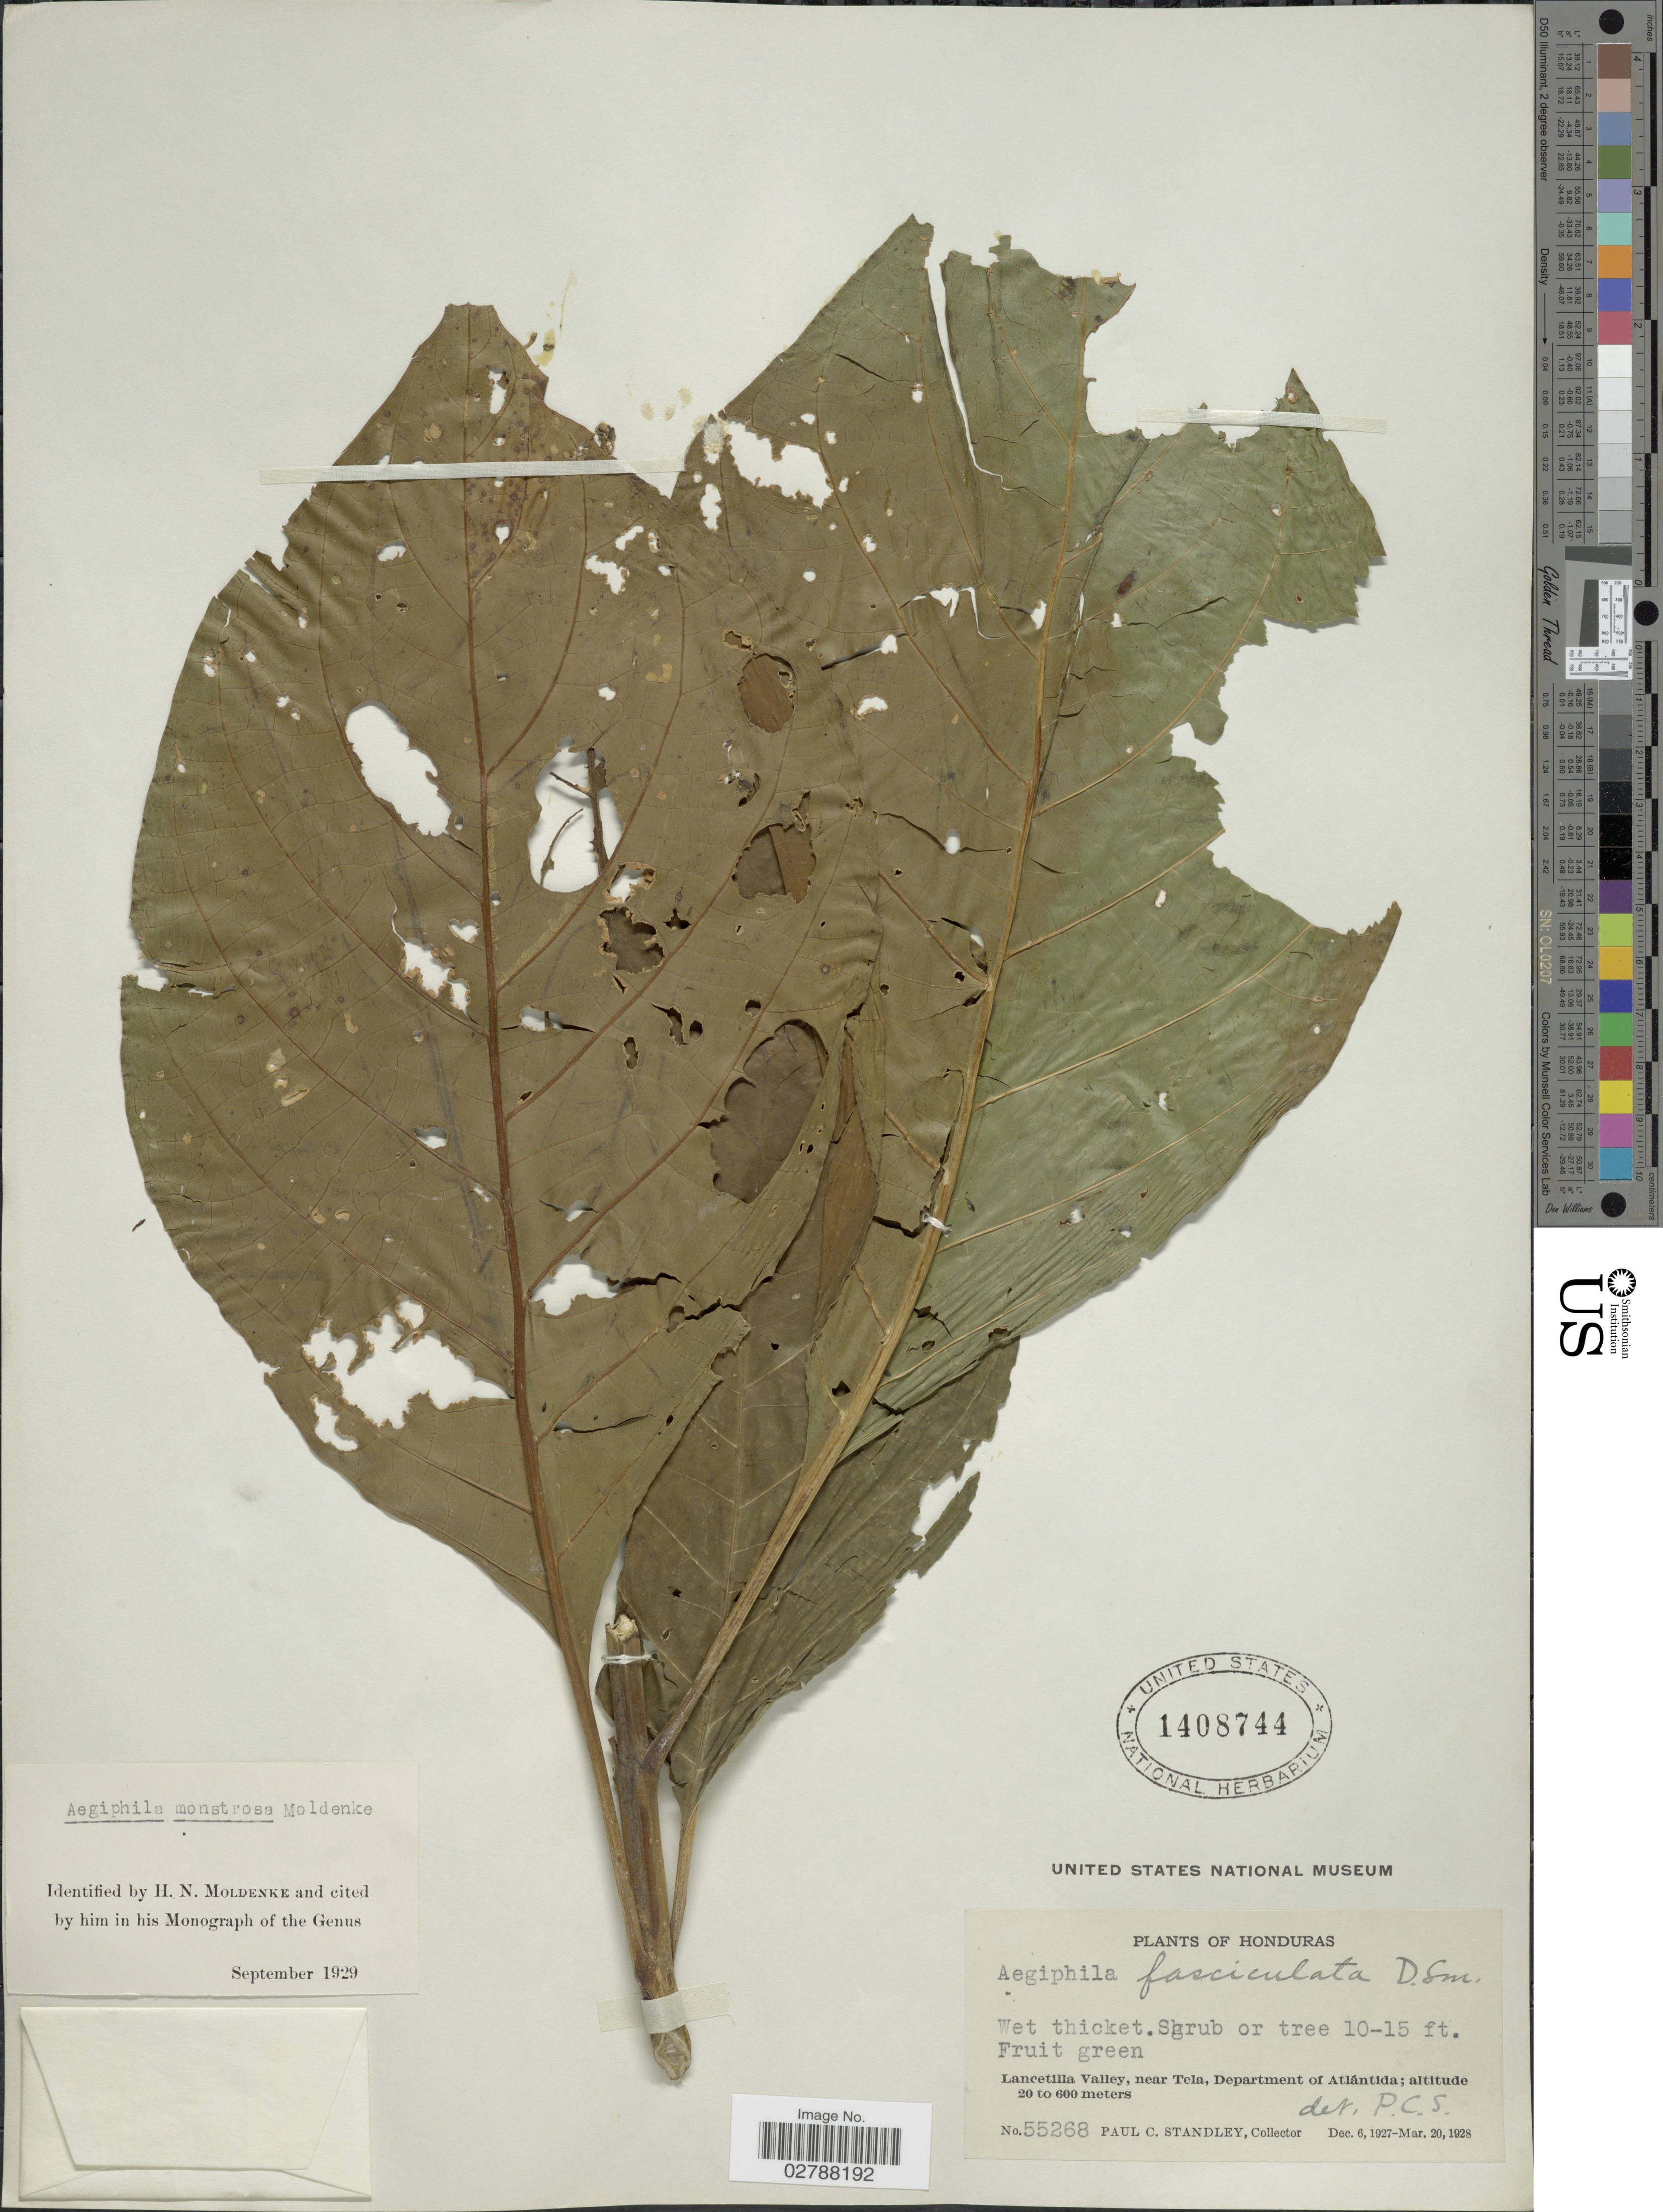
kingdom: Plantae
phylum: Tracheophyta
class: Magnoliopsida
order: Lamiales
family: Lamiaceae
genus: Aegiphila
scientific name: Aegiphila monstrosa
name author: Moldenke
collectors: P. C. Standley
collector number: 55268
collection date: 1927-12-06/1928-03-20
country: Honduras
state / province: Atlántida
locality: Lancetilla Valley, near Tela, Department of Atlántida.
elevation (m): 20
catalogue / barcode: US 1408744